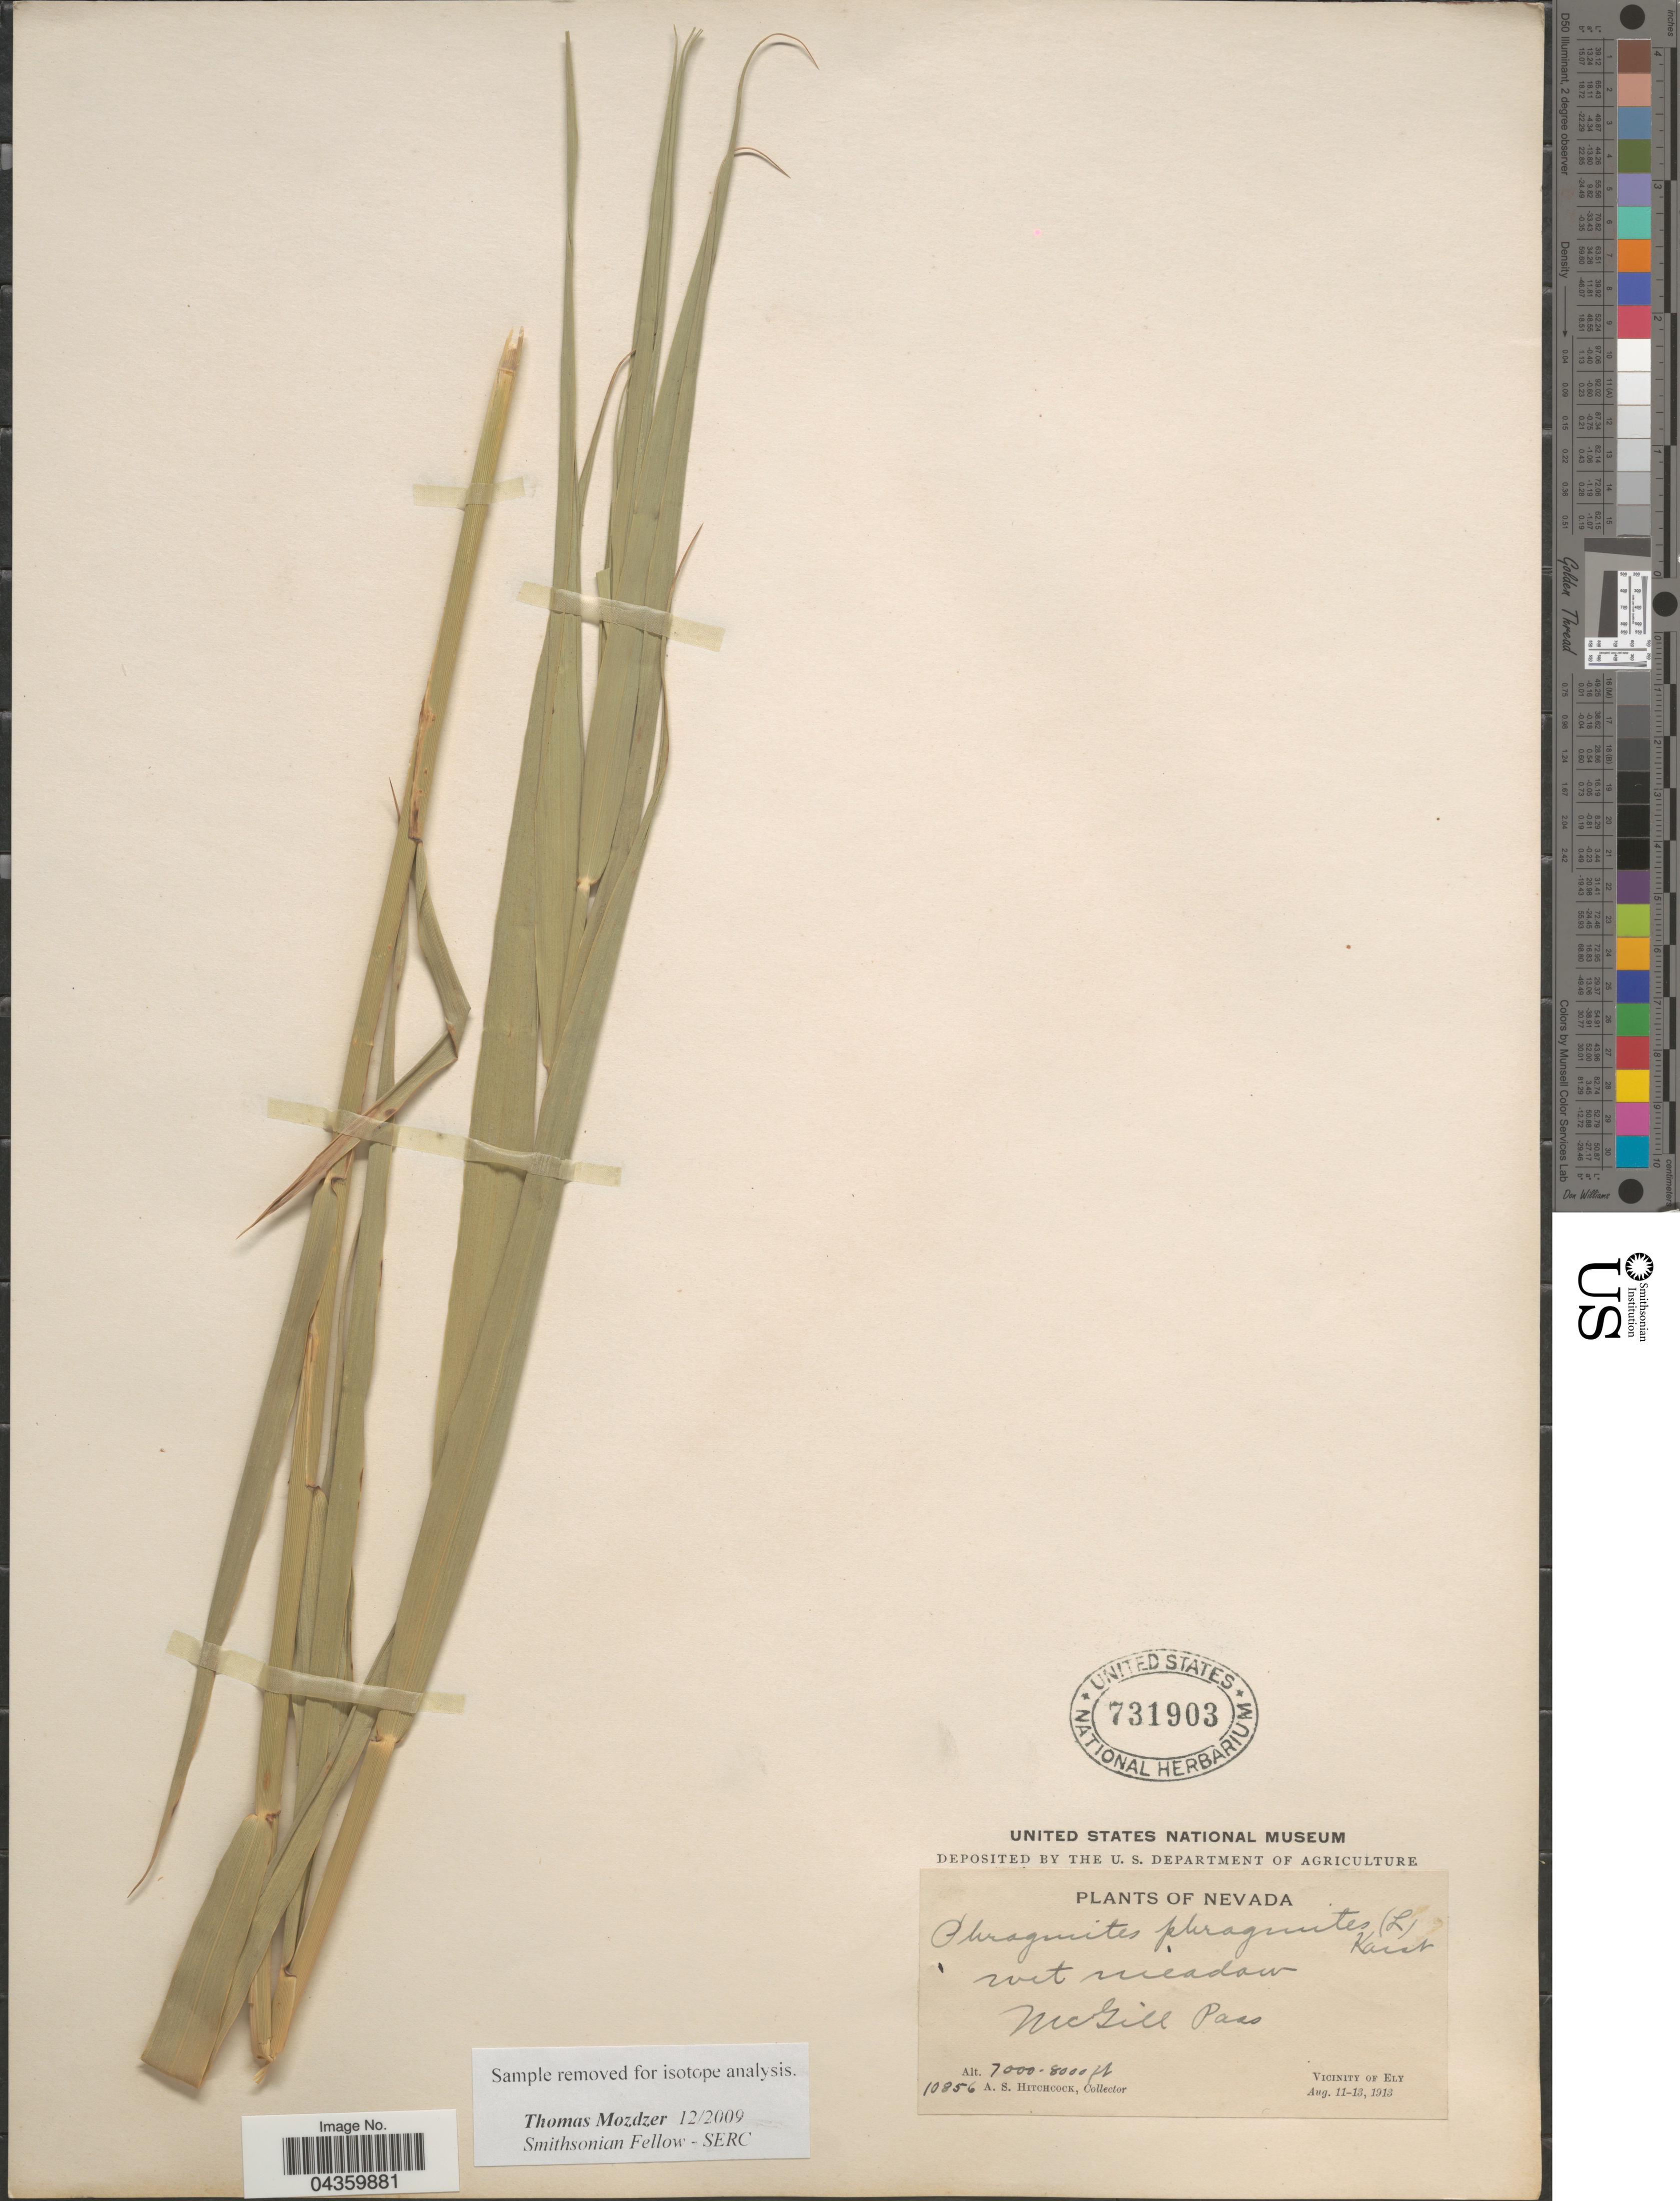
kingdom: Plantae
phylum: Tracheophyta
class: Liliopsida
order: Poales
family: Poaceae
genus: Phragmites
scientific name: Phragmites australis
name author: (Cav.) Trin. ex Steud.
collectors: A. S. Hitchcock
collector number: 10856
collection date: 1913-08-11/1913-08-13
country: United States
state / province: Nevada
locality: Wet meadow. McGill Pass. Vicinity of Ely.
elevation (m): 2134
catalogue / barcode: US 731903